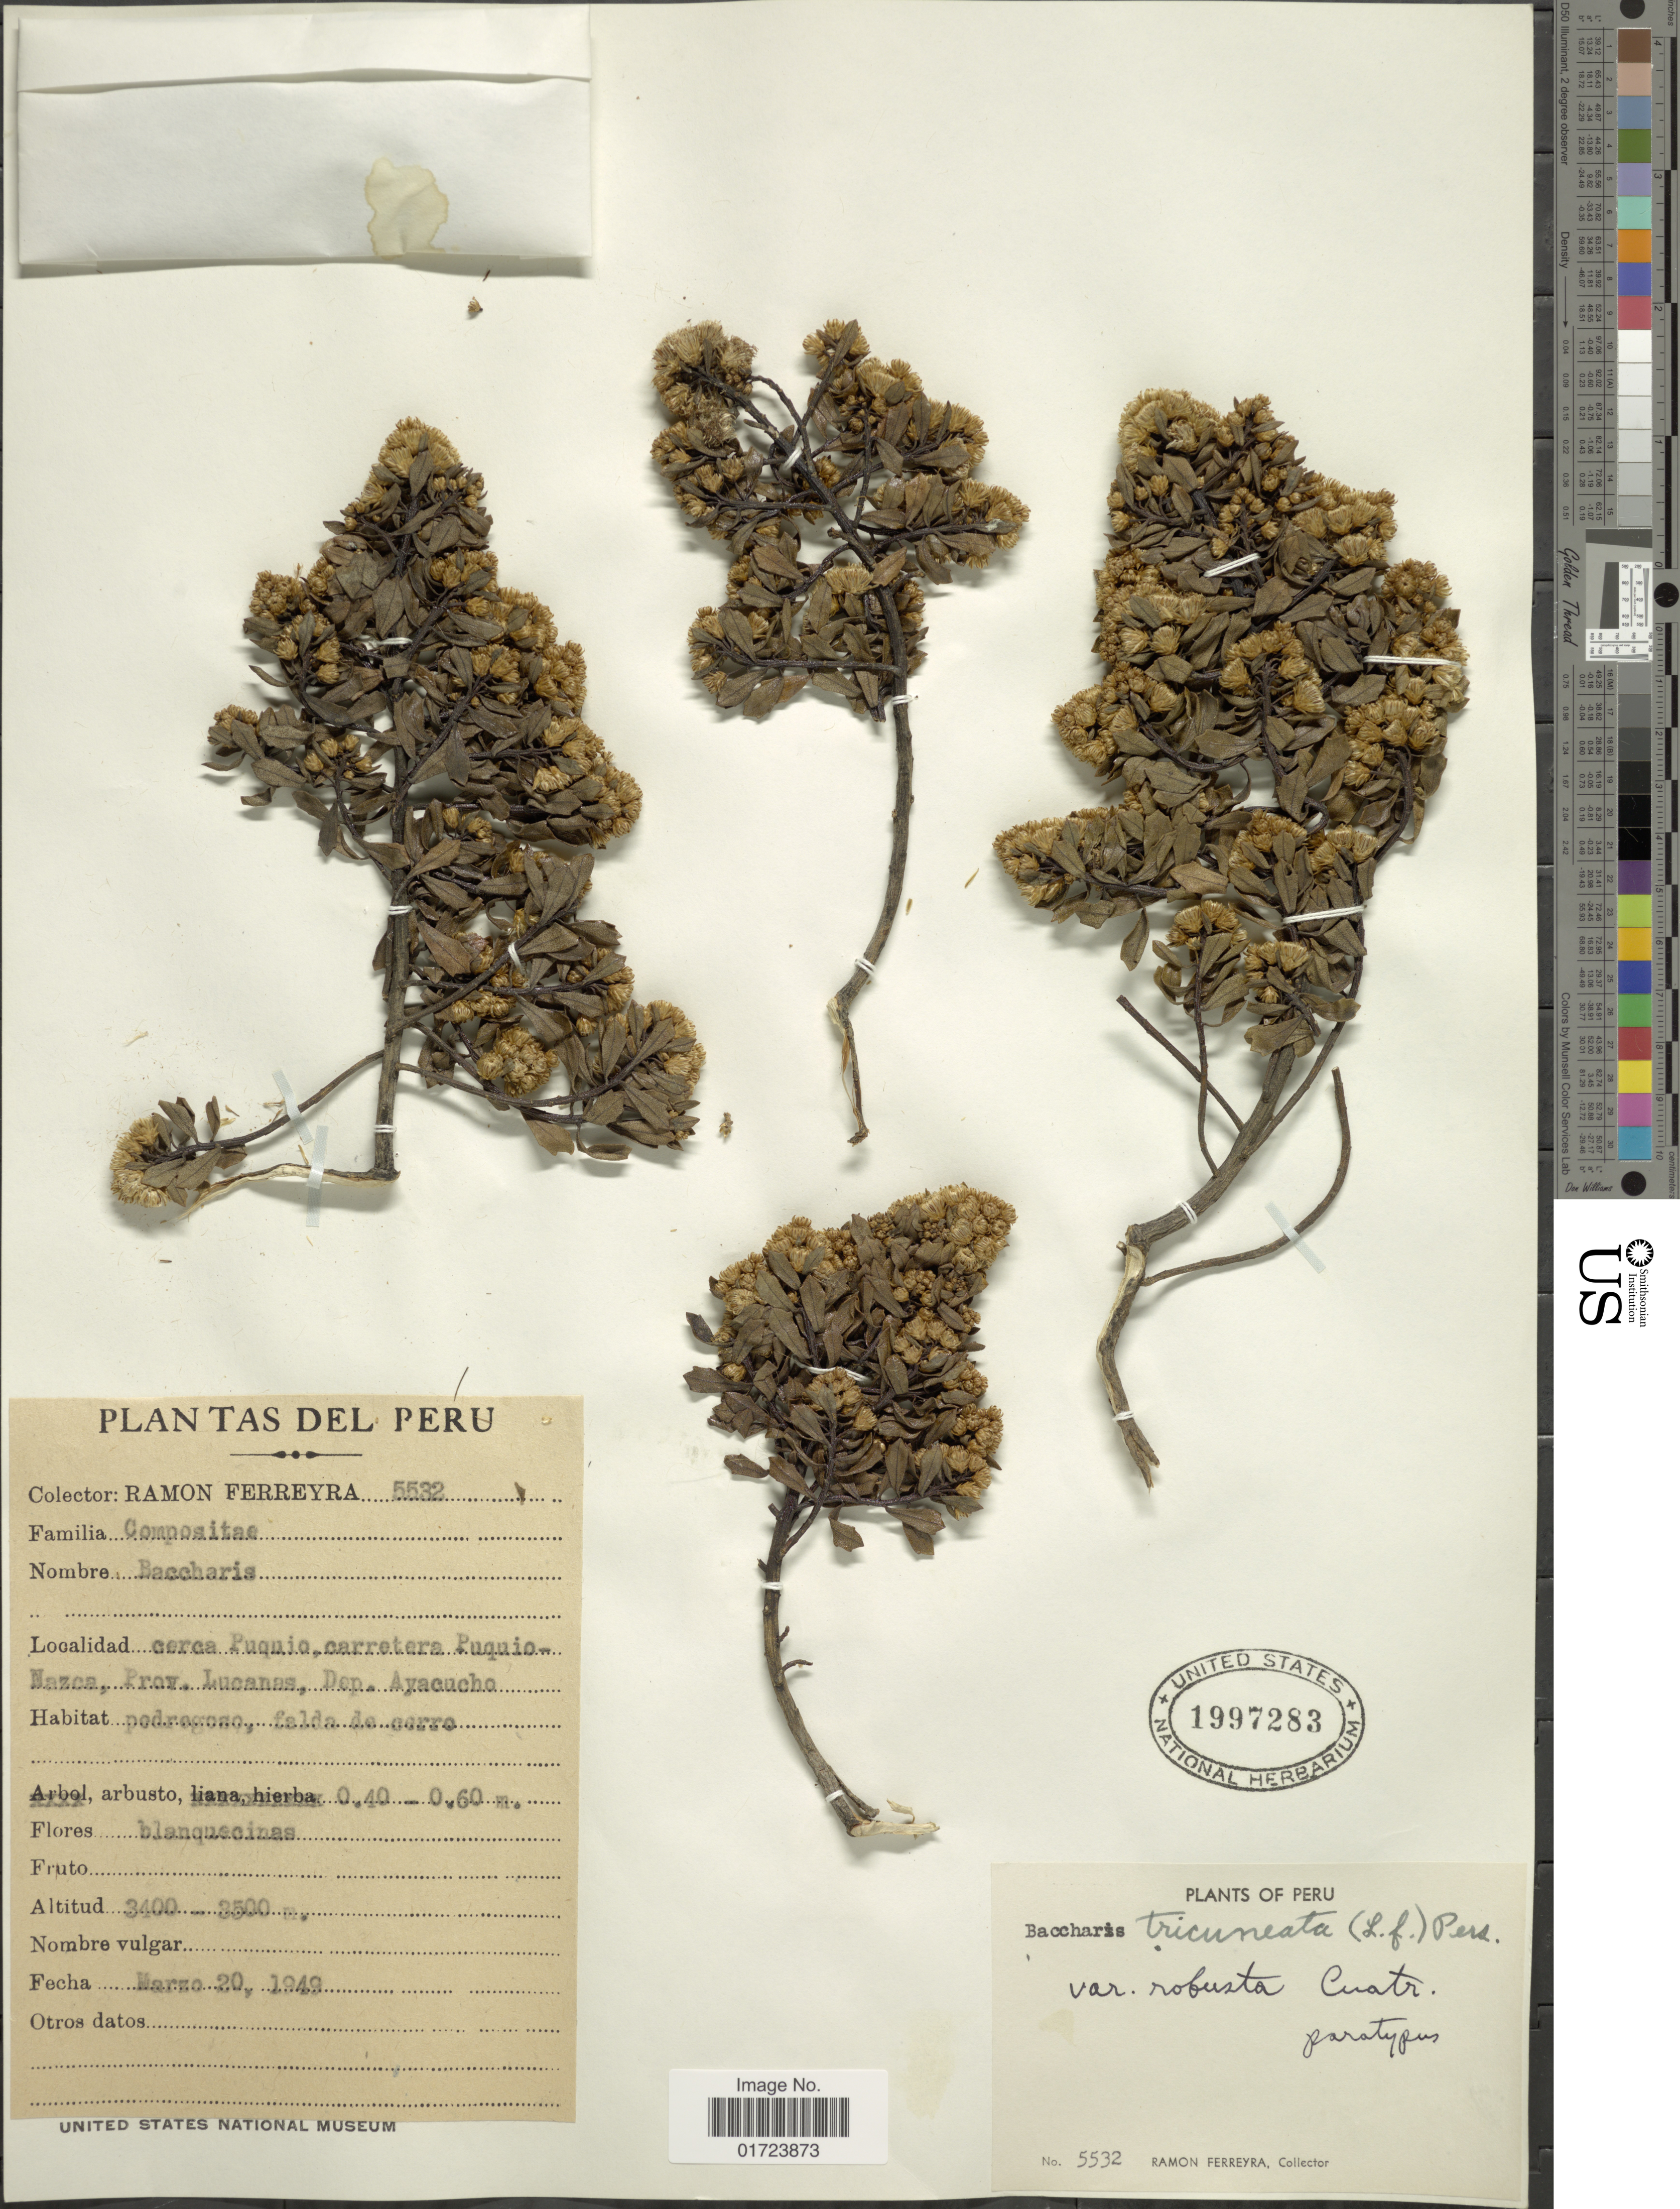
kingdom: Plantae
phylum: Tracheophyta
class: Magnoliopsida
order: Asterales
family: Asteraceae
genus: Baccharis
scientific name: Baccharis tricuneata var. robusta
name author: Cuatrec.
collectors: R. A. Ferreyra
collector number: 5532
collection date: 1949-03-20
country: Peru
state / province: Ayacucho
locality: Cerca Puquio, Carretera Puquio, Naza, Prov. Lucanas, Dep. Ayacucho.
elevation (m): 3400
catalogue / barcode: US 1997283